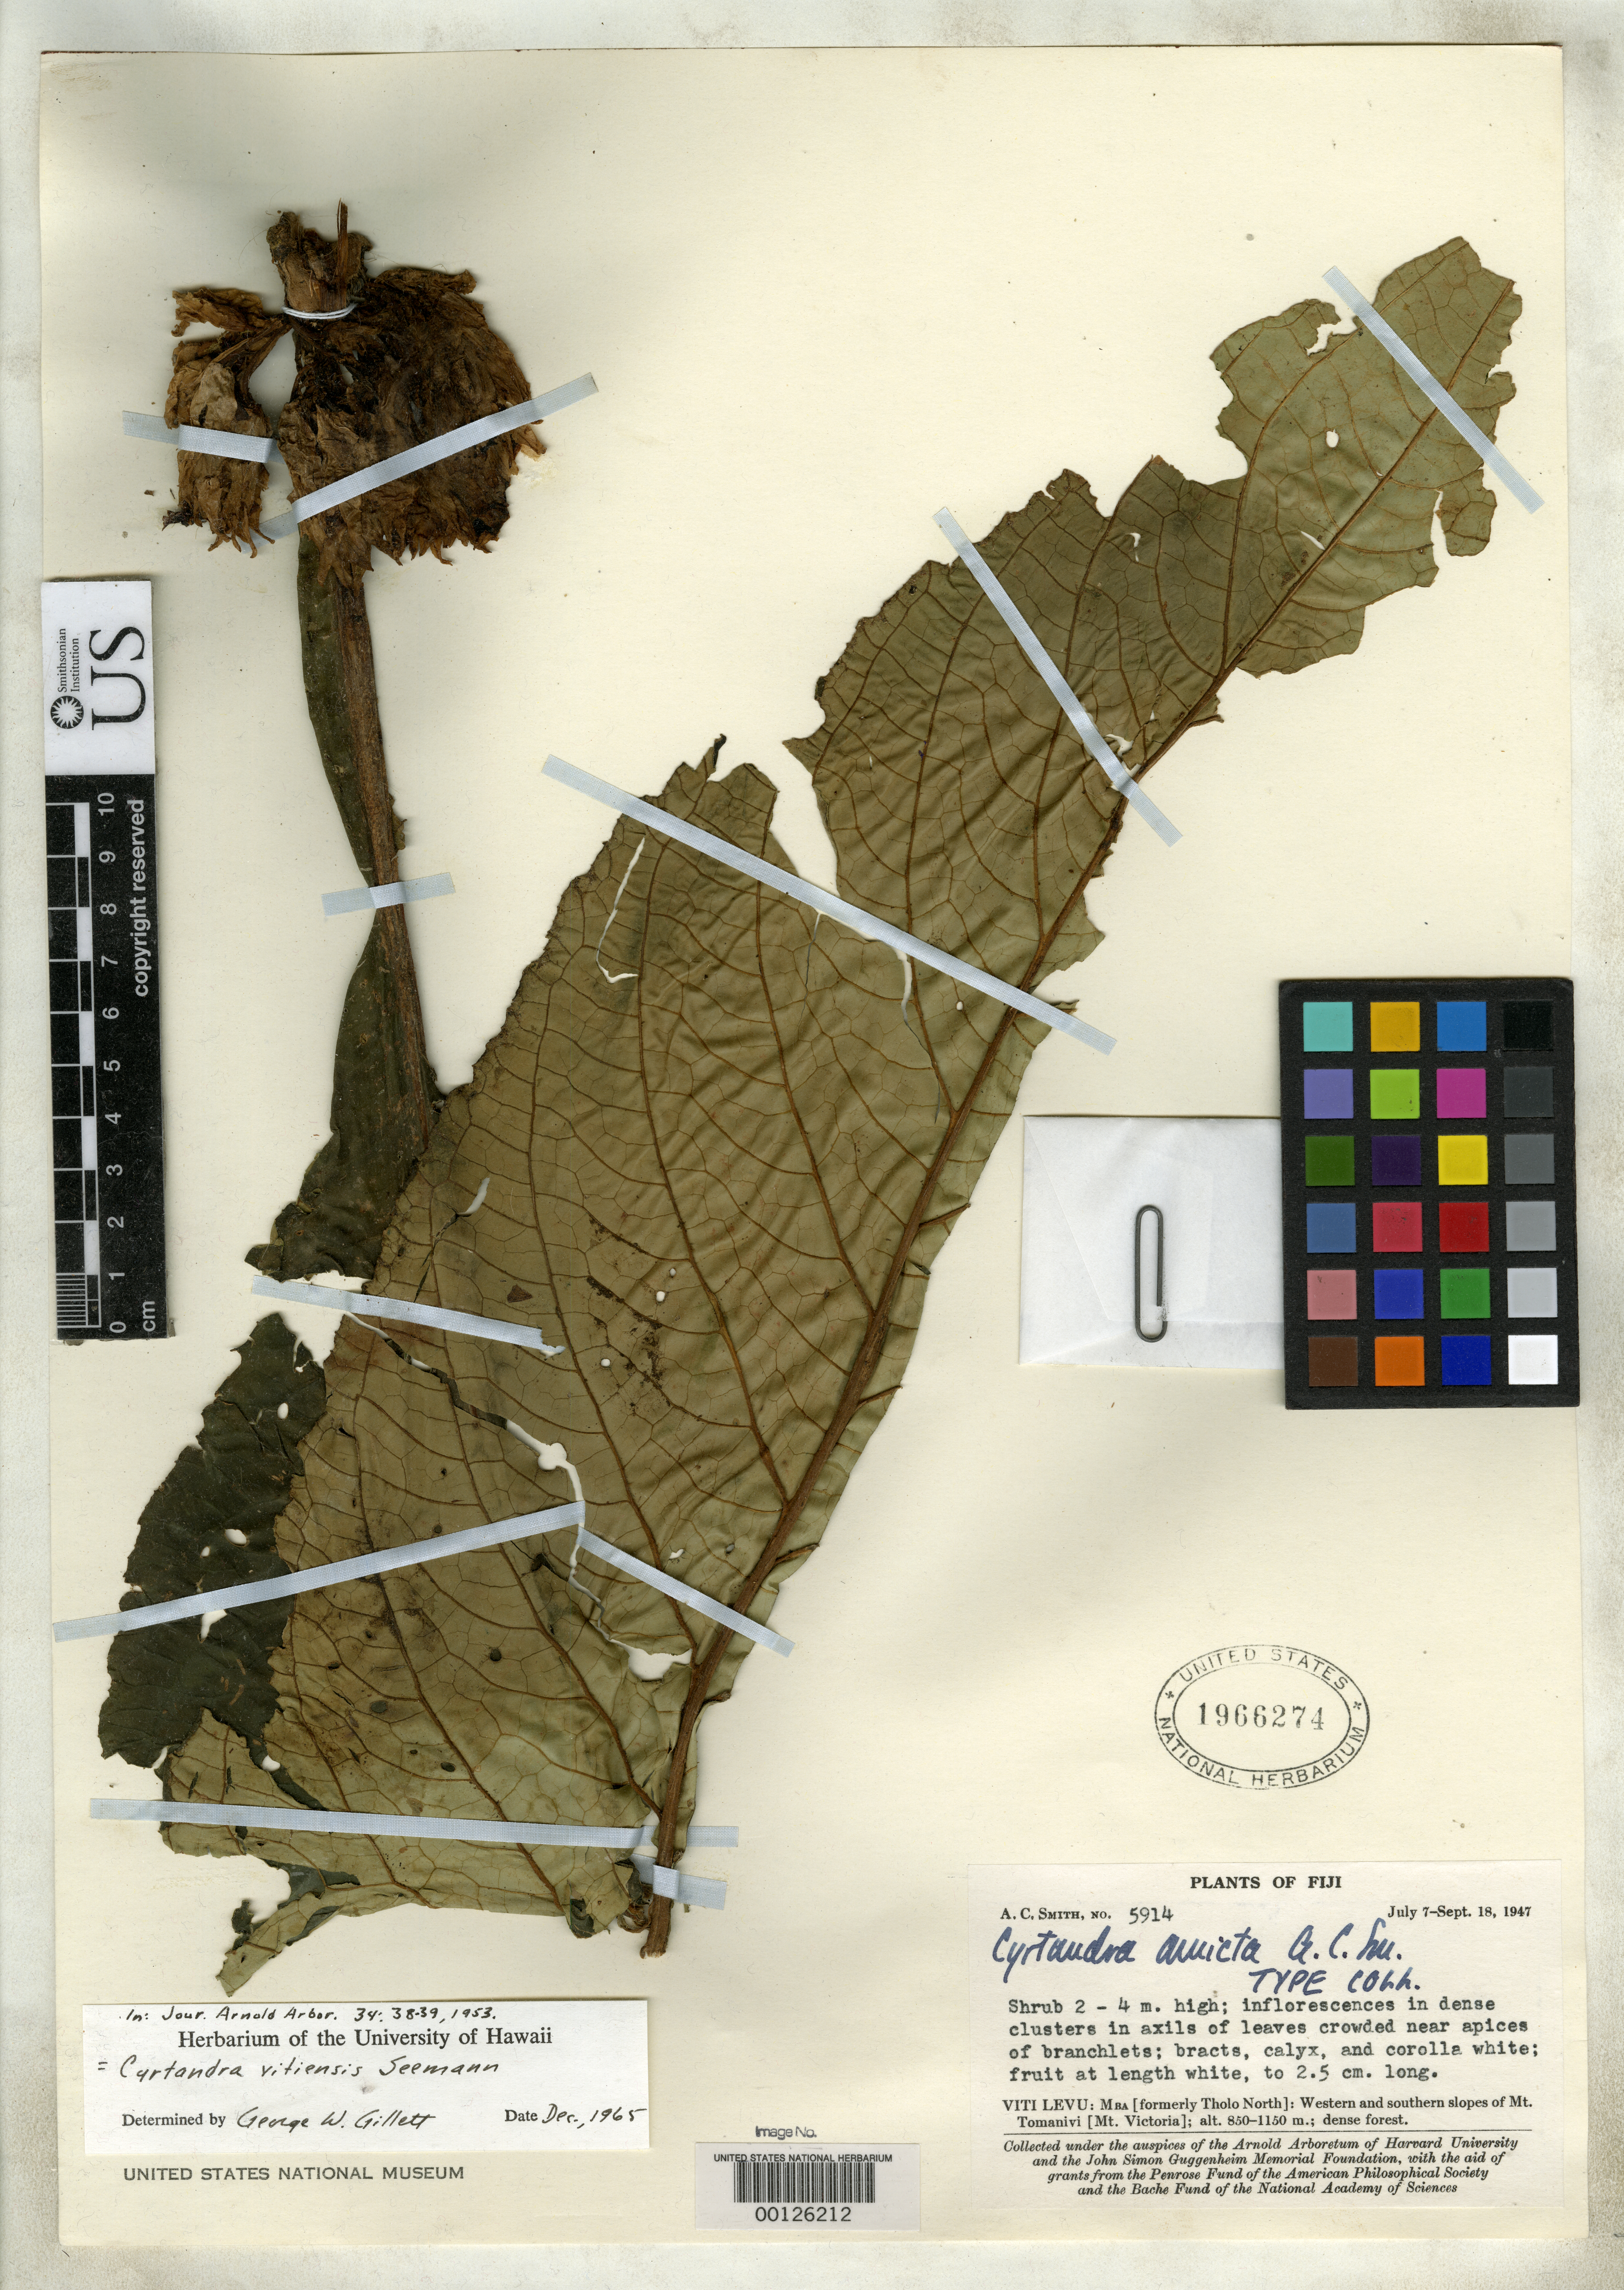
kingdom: Plantae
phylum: Tracheophyta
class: Magnoliopsida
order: Lamiales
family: Gesneriaceae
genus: Cyrtandra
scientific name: Cyrtandra amicta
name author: A.C. Sm.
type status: Isotype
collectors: A. C. Smith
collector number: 5914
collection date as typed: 06 Sep 1947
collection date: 1947-09-06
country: Fiji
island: Viti Levu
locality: Upper W slopes of Mt. Tomanivi (Mt. Victoria). [Viti Levu Group]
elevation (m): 1100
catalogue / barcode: US 1966274